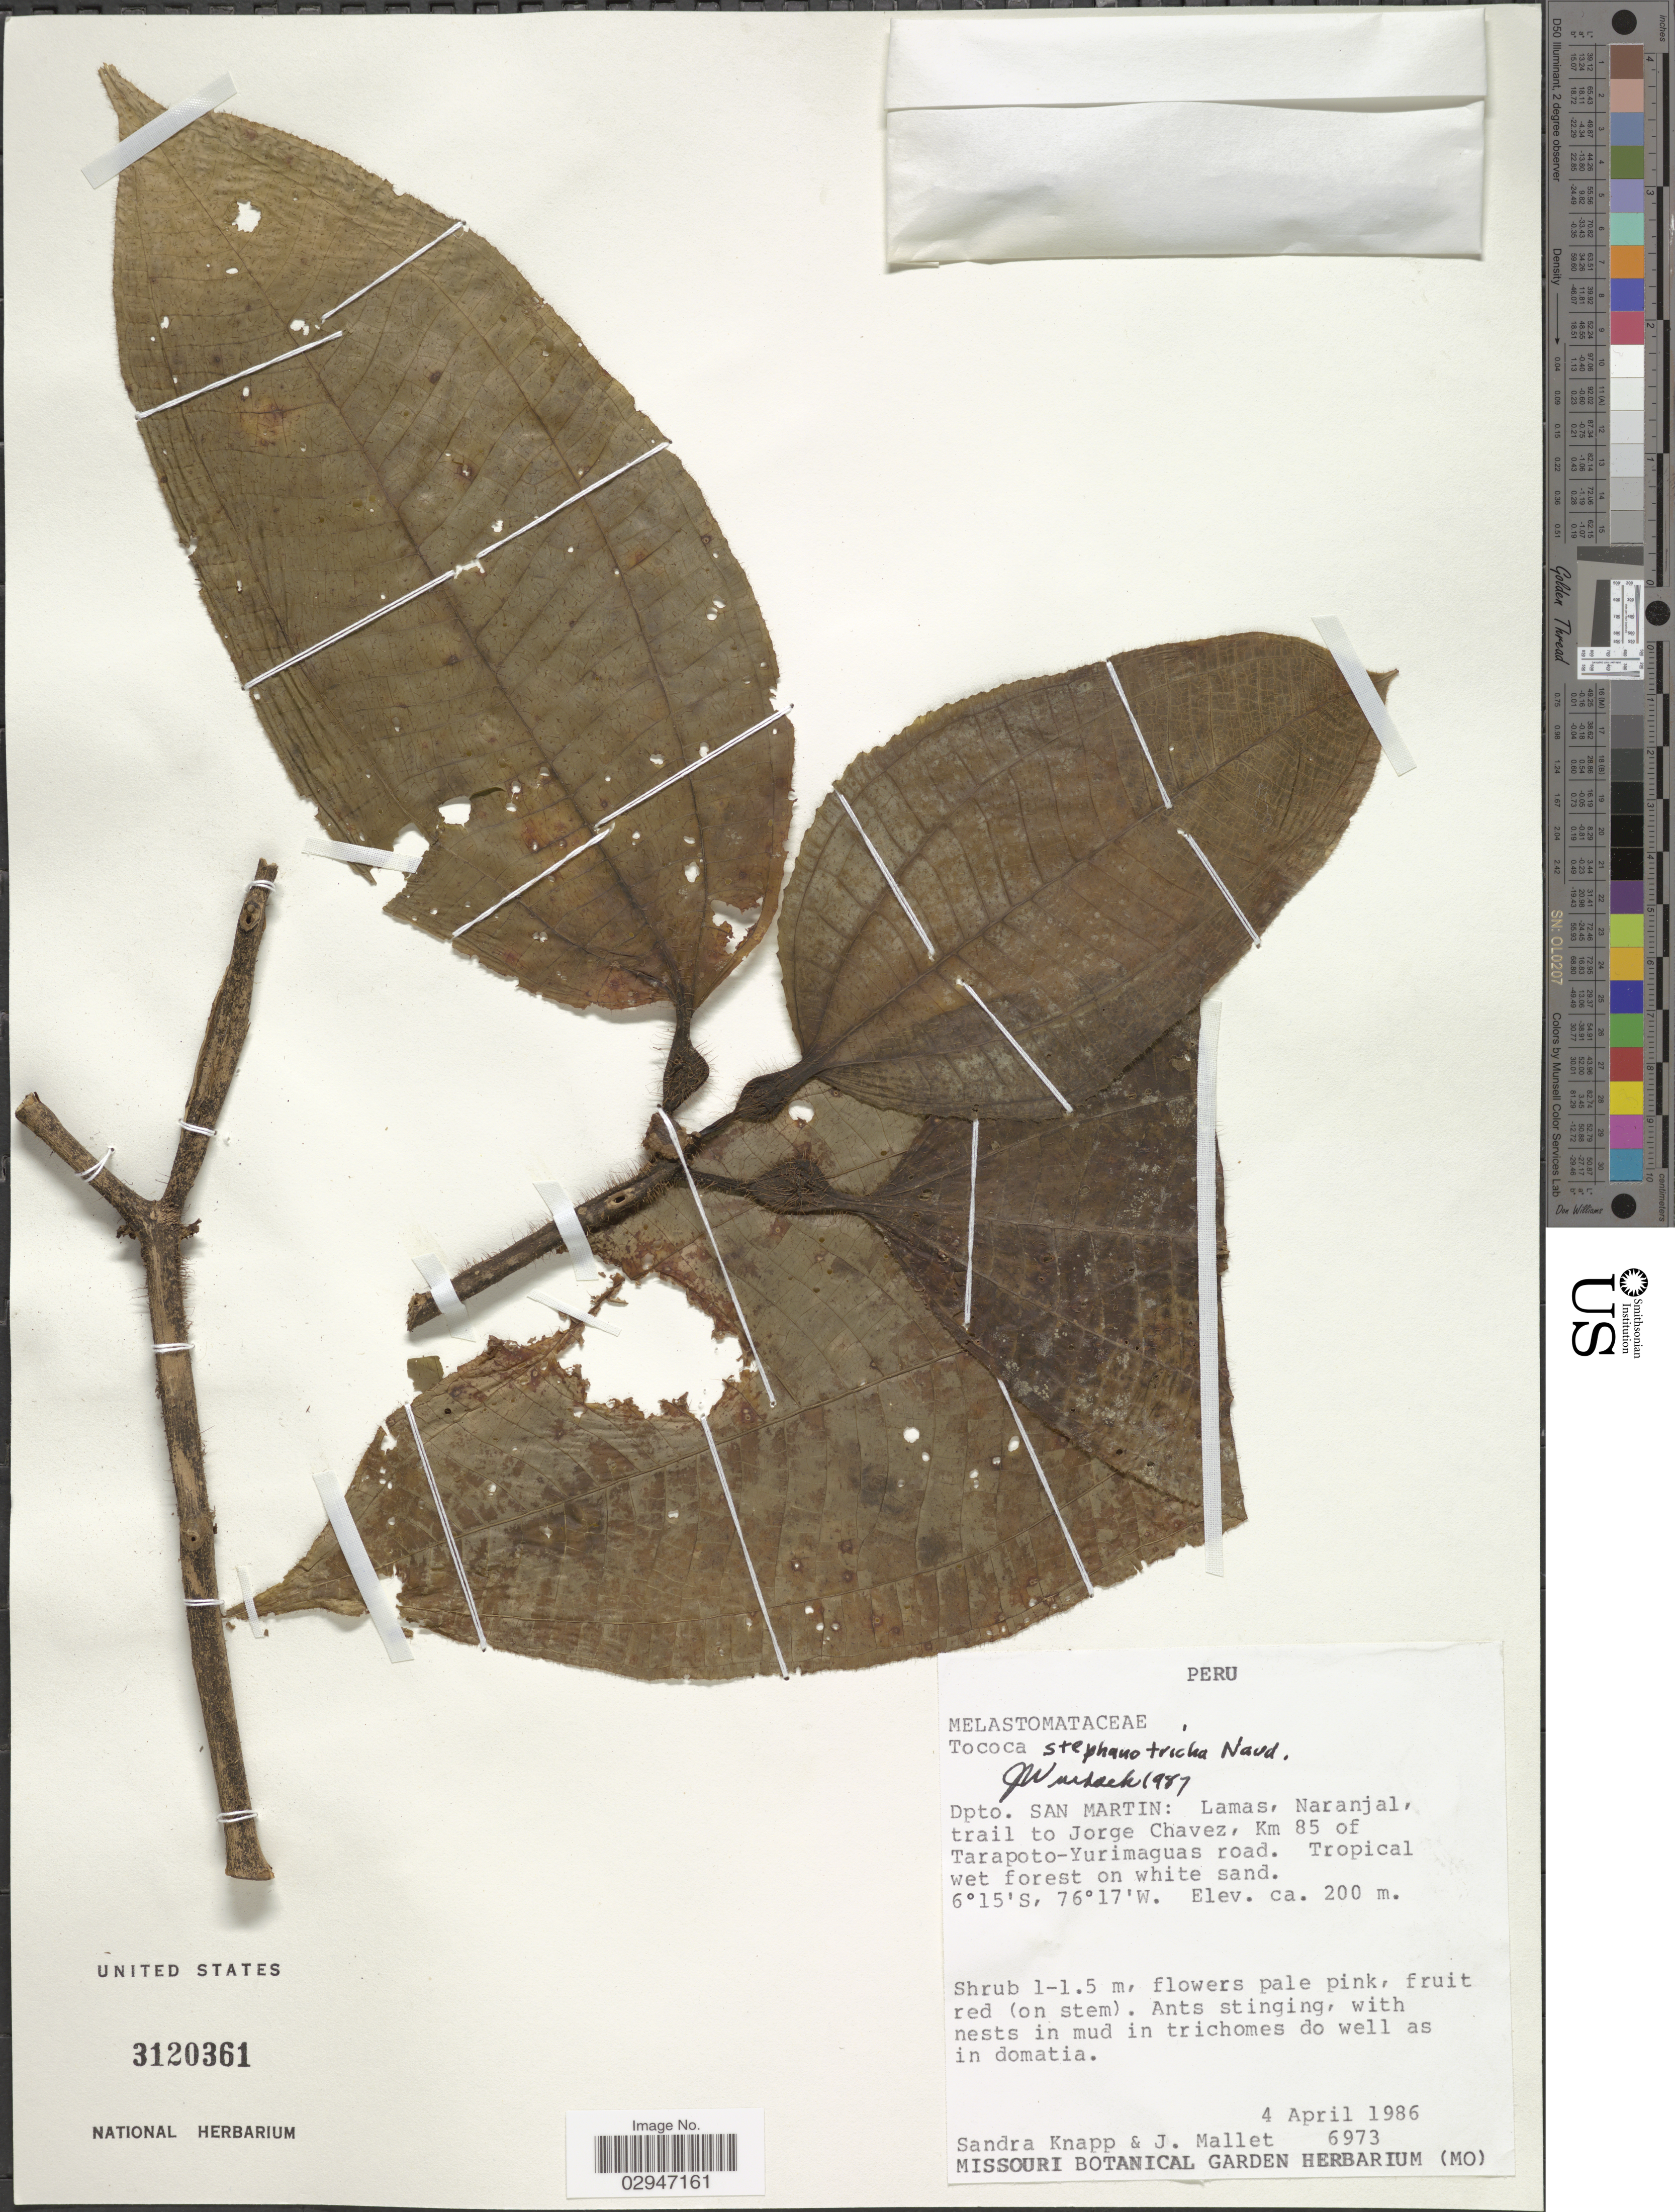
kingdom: Plantae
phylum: Tracheophyta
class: Magnoliopsida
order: Myrtales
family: Melastomataceae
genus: Tococa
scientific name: Tococa stephanotricha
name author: Naudin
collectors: S. Knapp & J. Mallet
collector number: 6973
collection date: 1986-04-04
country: Peru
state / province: San Martín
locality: Dpto. San Martin: Lamas, Naranjal, trail to Jorge Chavez, Km 85 of Tarapoto-Yurimaguas road.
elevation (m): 200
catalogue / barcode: US 3120361